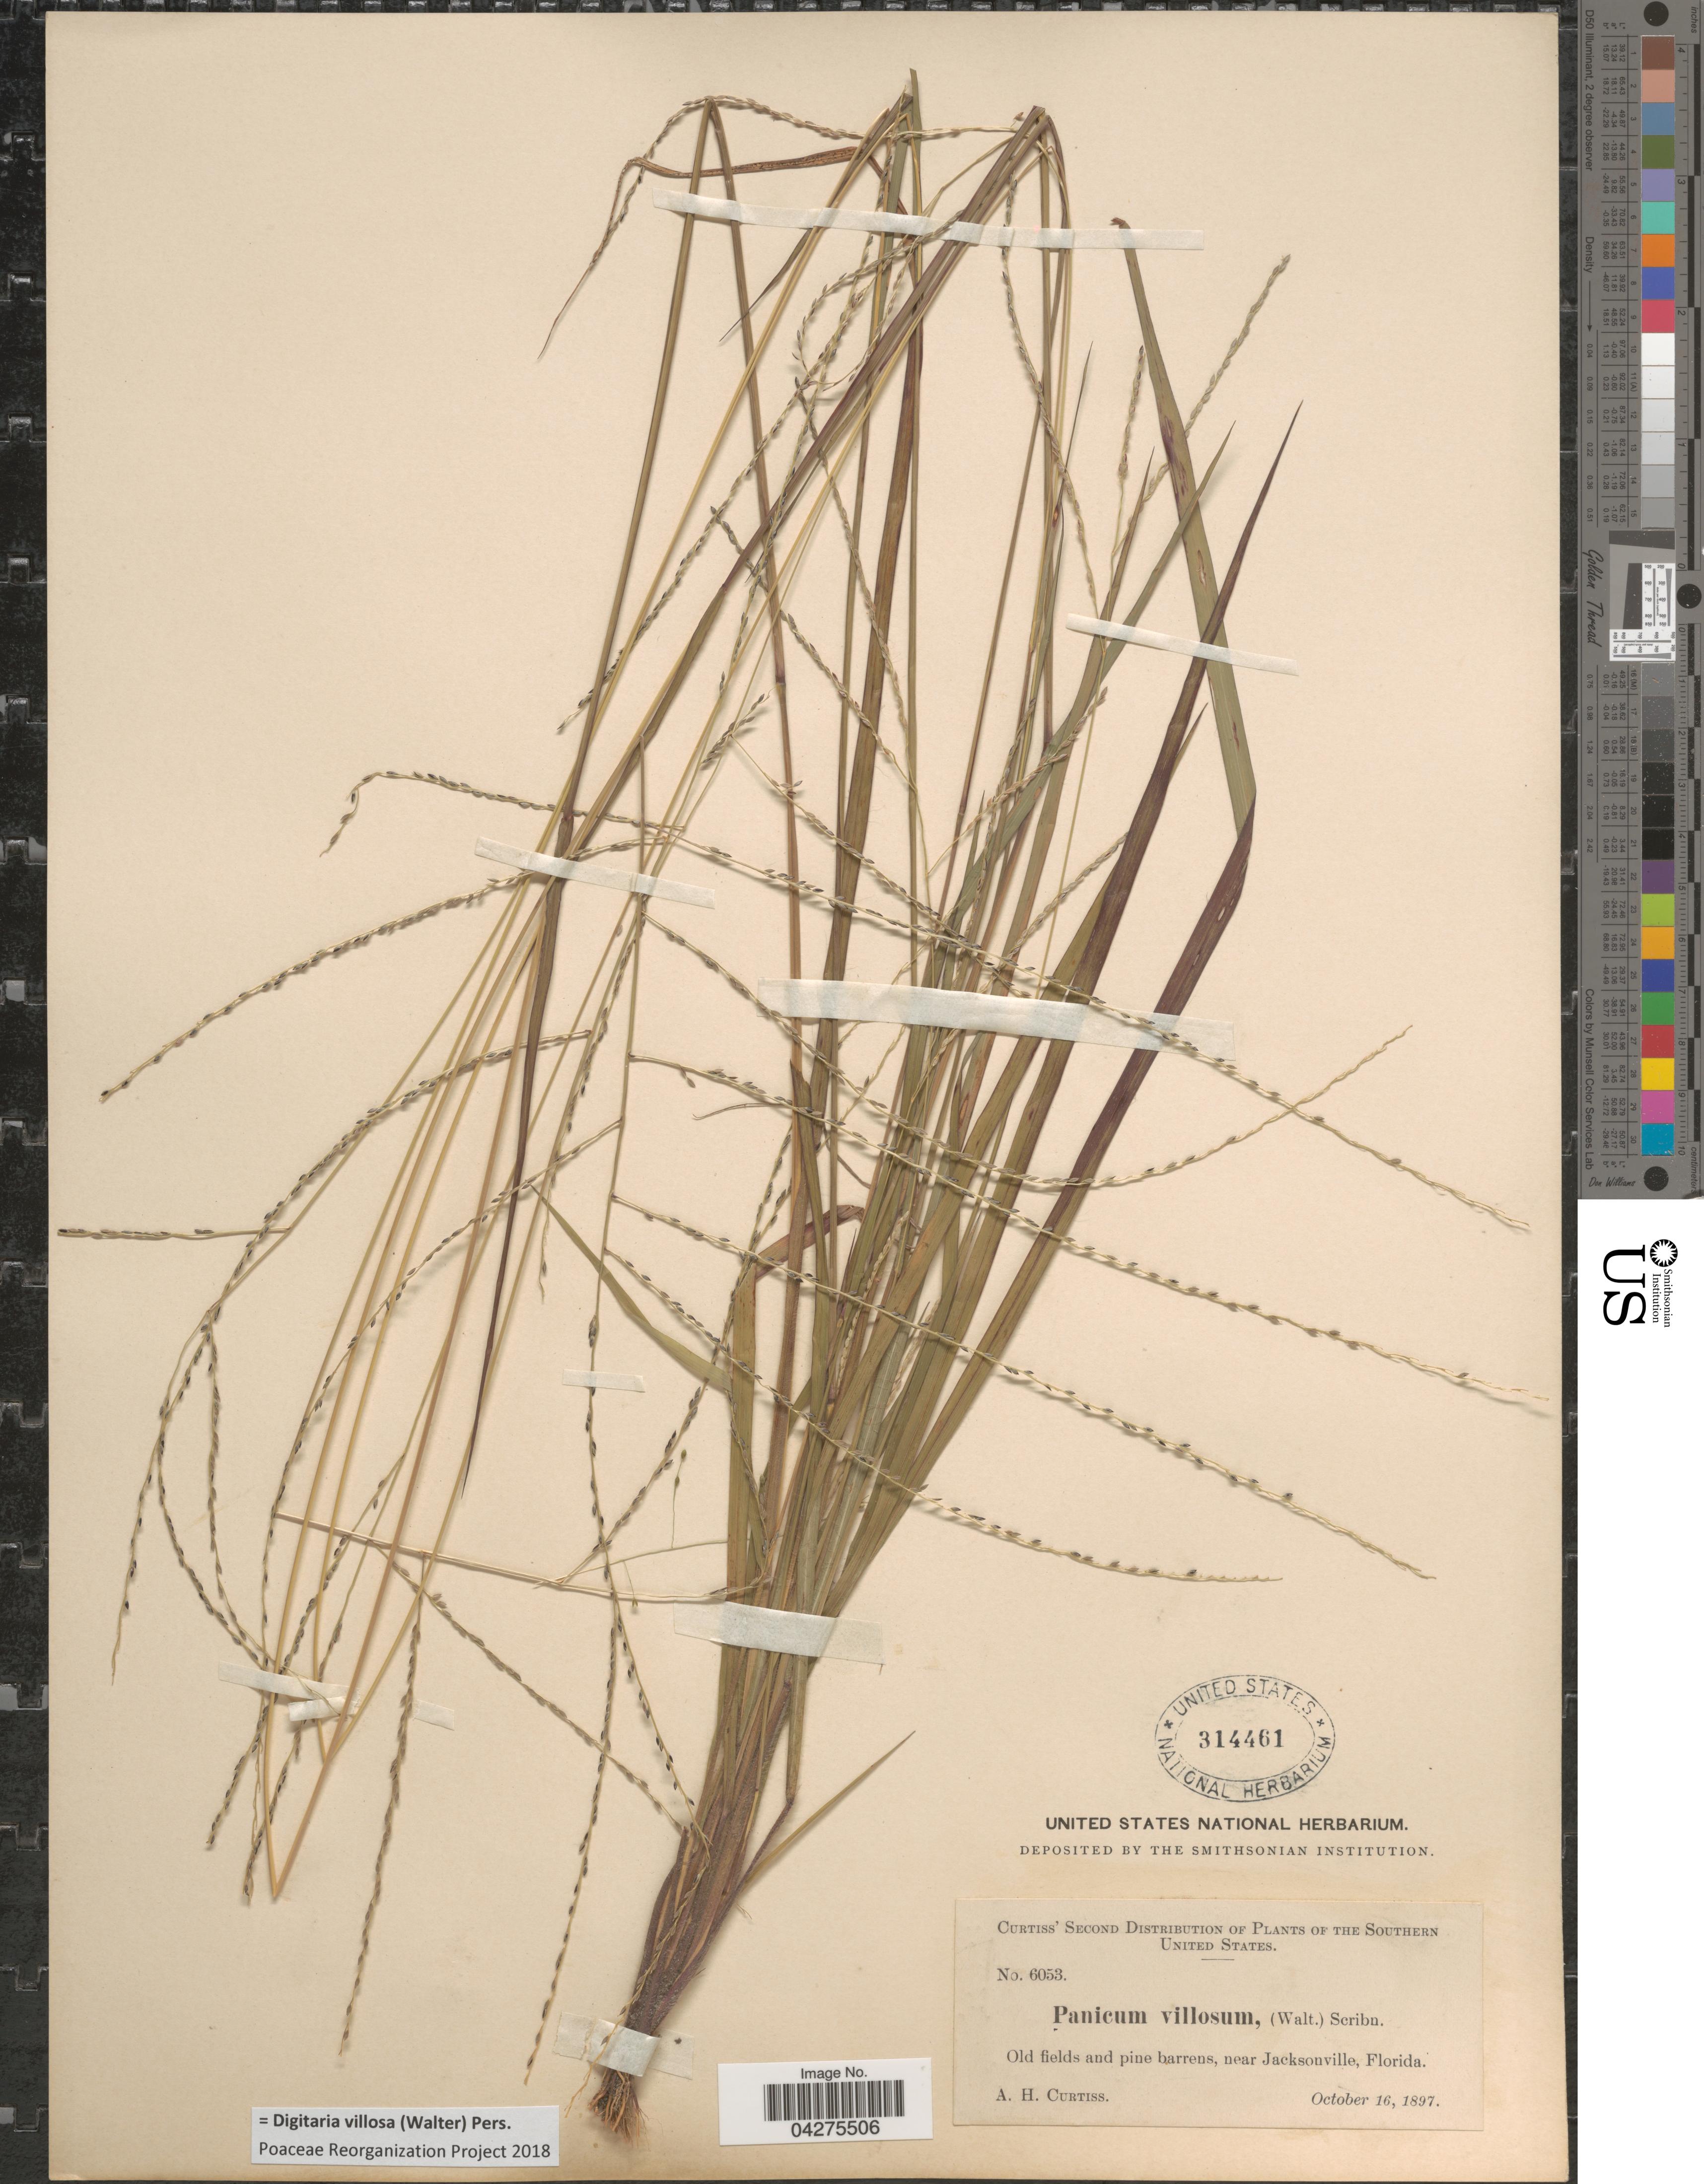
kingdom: Plantae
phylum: Tracheophyta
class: Liliopsida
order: Poales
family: Poaceae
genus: Digitaria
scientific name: Digitaria villosa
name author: (Walter) Pers.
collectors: A. H. Curtiss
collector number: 6053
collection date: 1897-10-16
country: United States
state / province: Florida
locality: Southern United States. Old fields and pine barrens, near Jacksonville.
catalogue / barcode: US 314461